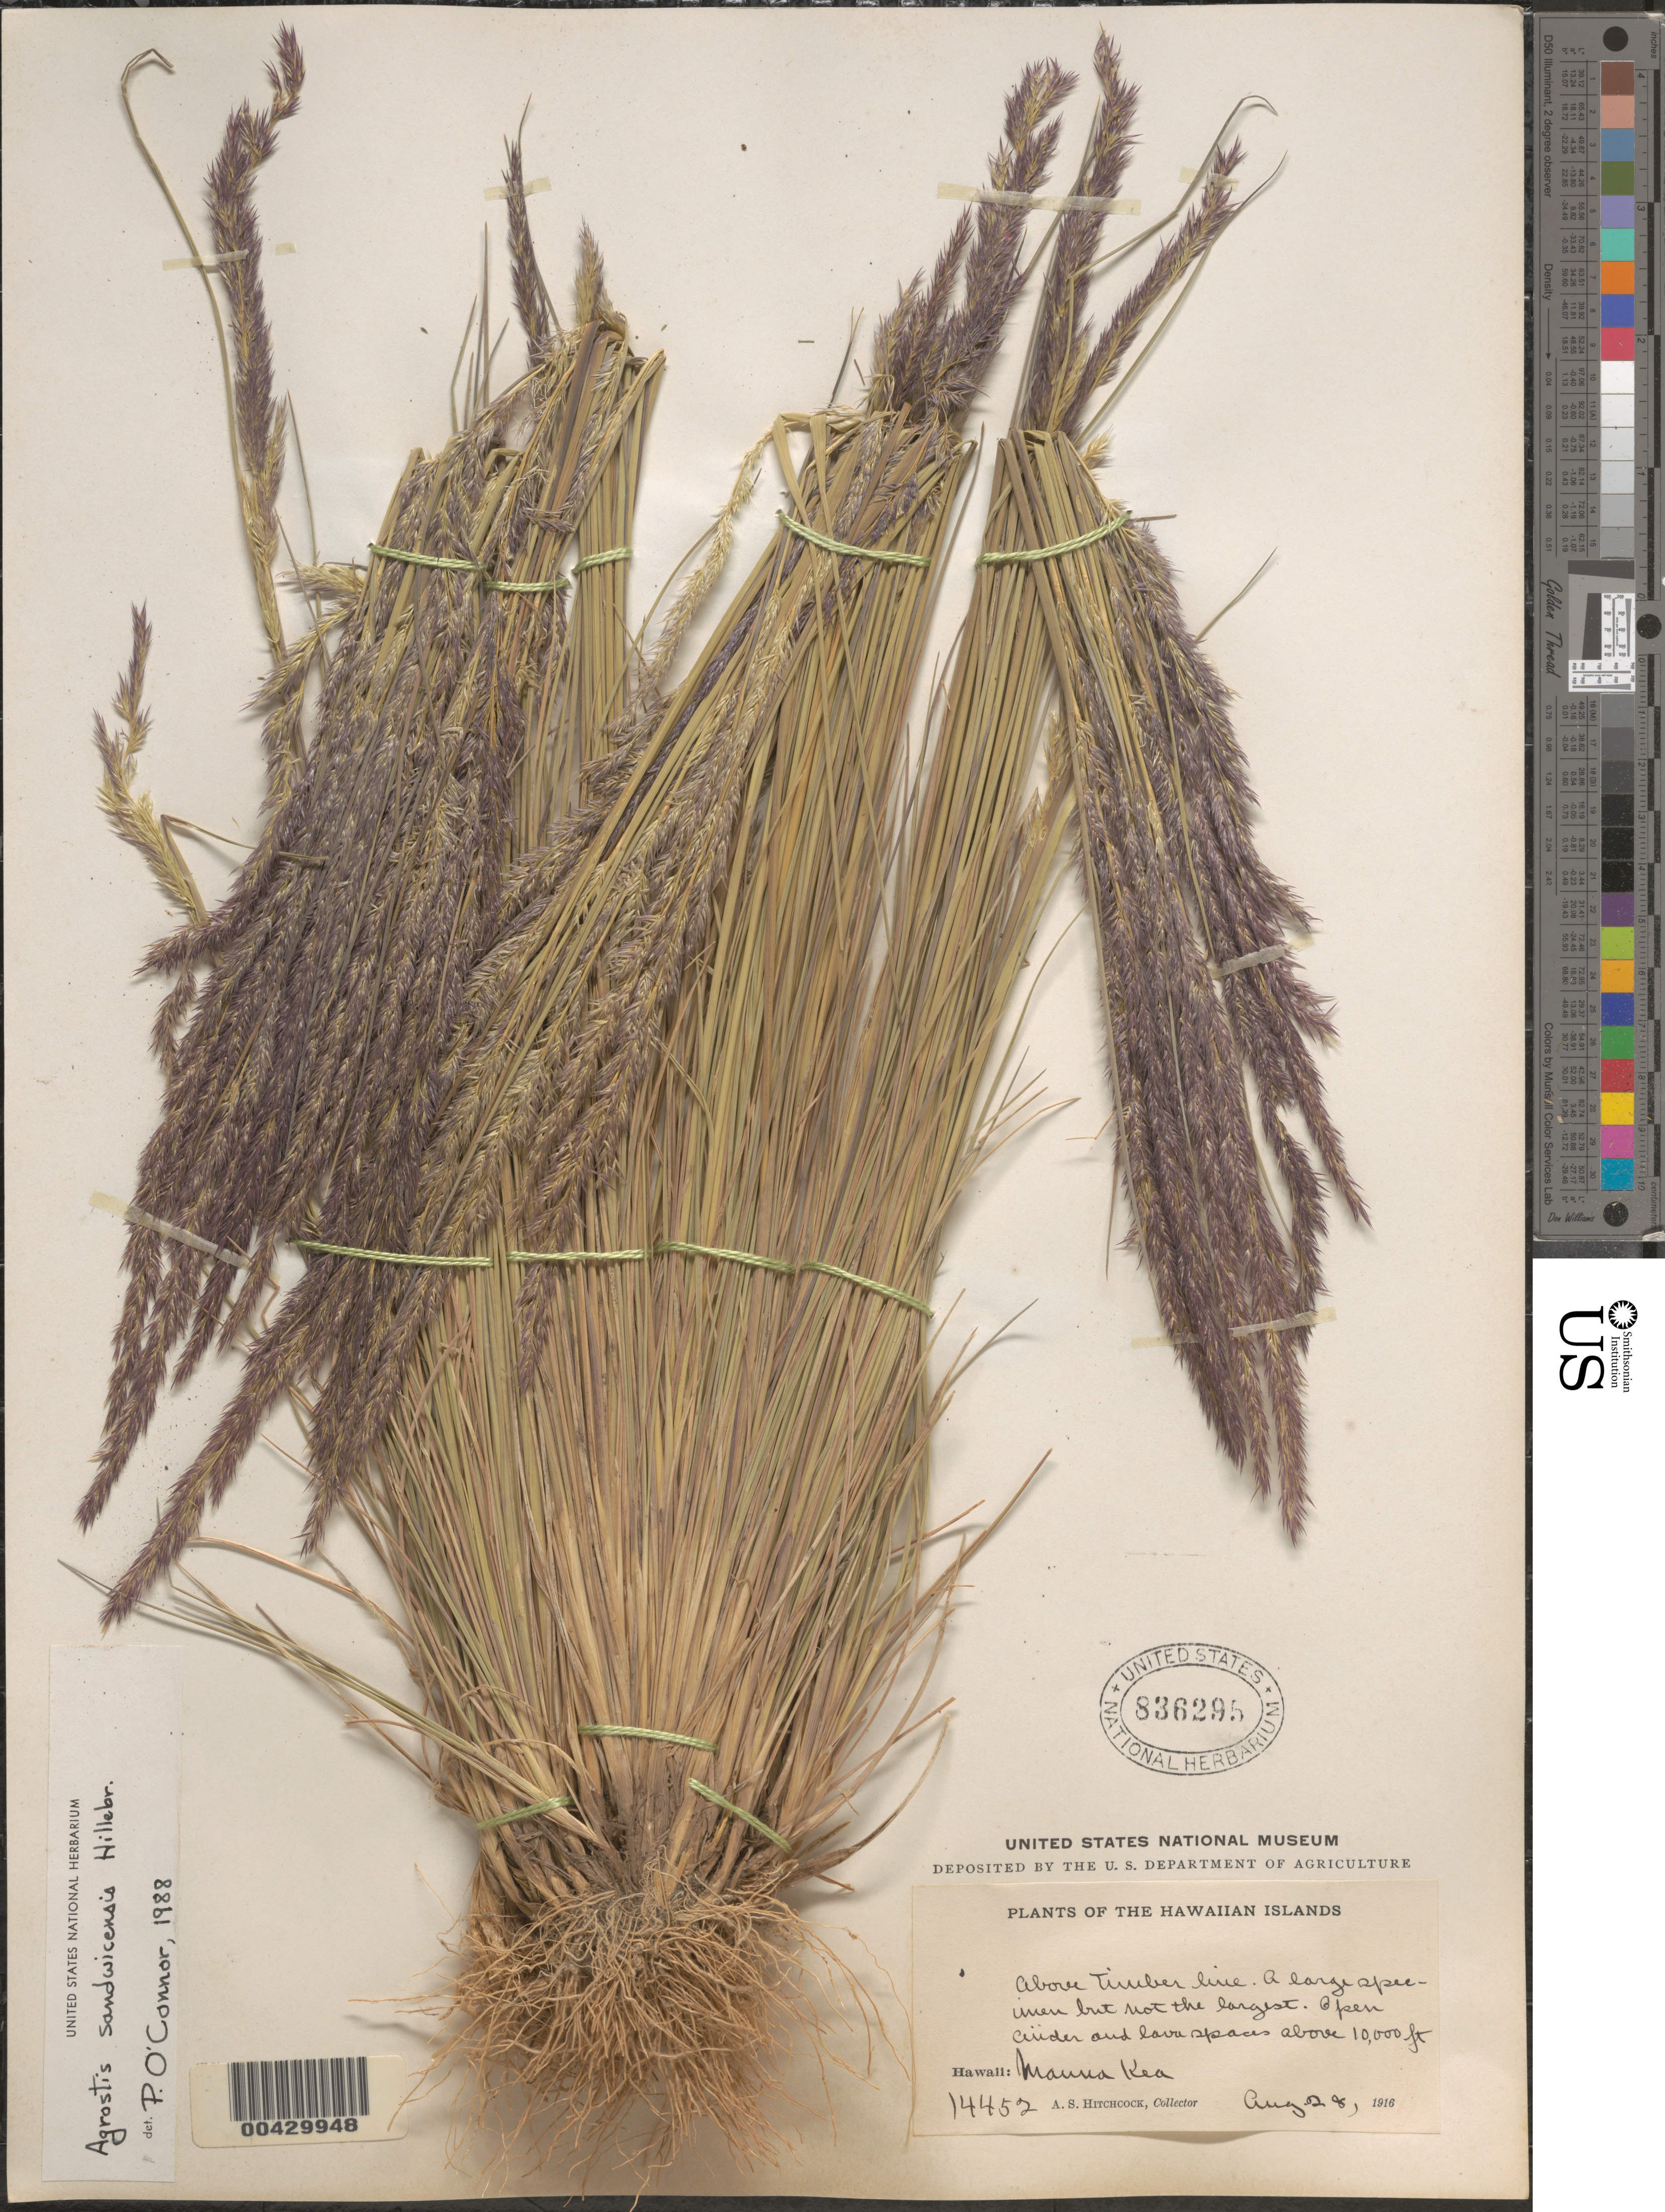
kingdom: Plantae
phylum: Tracheophyta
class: Liliopsida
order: Poales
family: Poaceae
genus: Agrostis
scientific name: Agrostis sandwicensis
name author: Hillebr.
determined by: O'Connor, P. O.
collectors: A. S. Hitchcock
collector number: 14452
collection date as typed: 28 Aug 1916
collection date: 1916-08-28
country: United States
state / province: Hawaii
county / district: Hawaii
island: Hawaii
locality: Mauna Kea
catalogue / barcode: US 836295